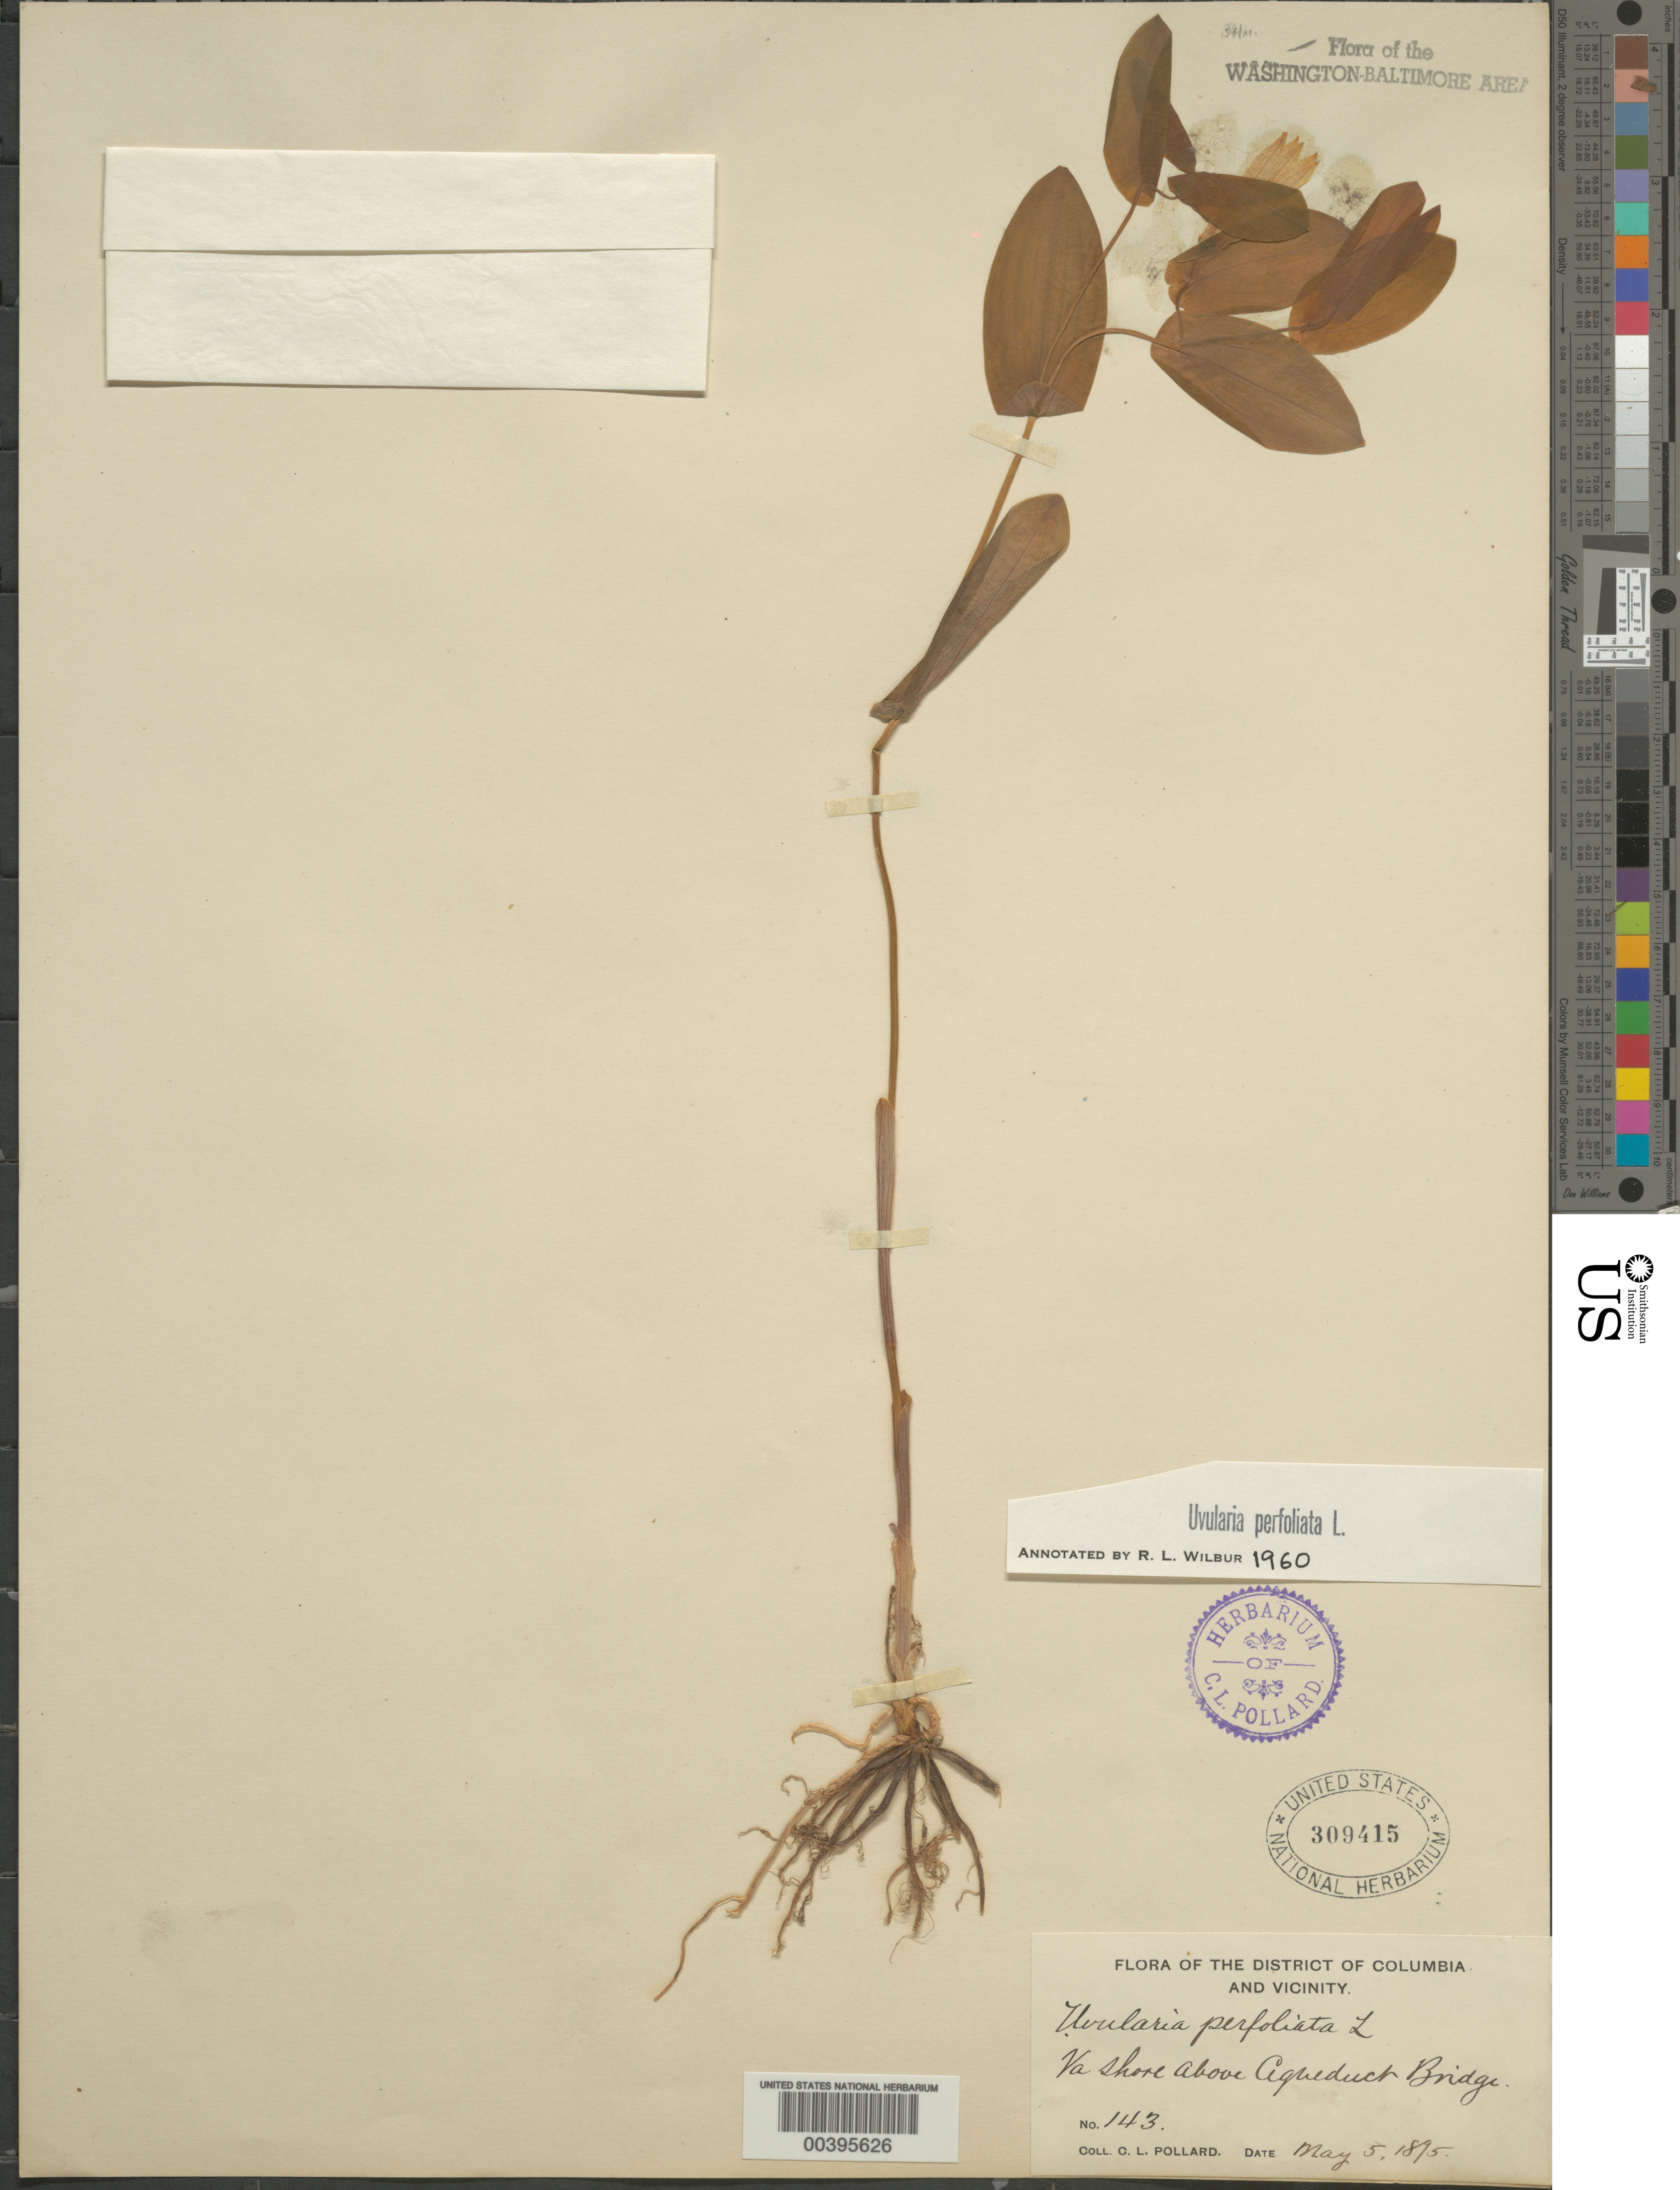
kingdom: Plantae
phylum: Tracheophyta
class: Liliopsida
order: Liliales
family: Colchicaceae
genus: Uvularia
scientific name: Uvularia perfoliata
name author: L.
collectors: C. L. Pollard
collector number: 13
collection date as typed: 05 May 1895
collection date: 1895-05-05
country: United States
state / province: Virginia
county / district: Fairfax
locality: Above Aqueduct Bridge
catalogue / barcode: US 309415